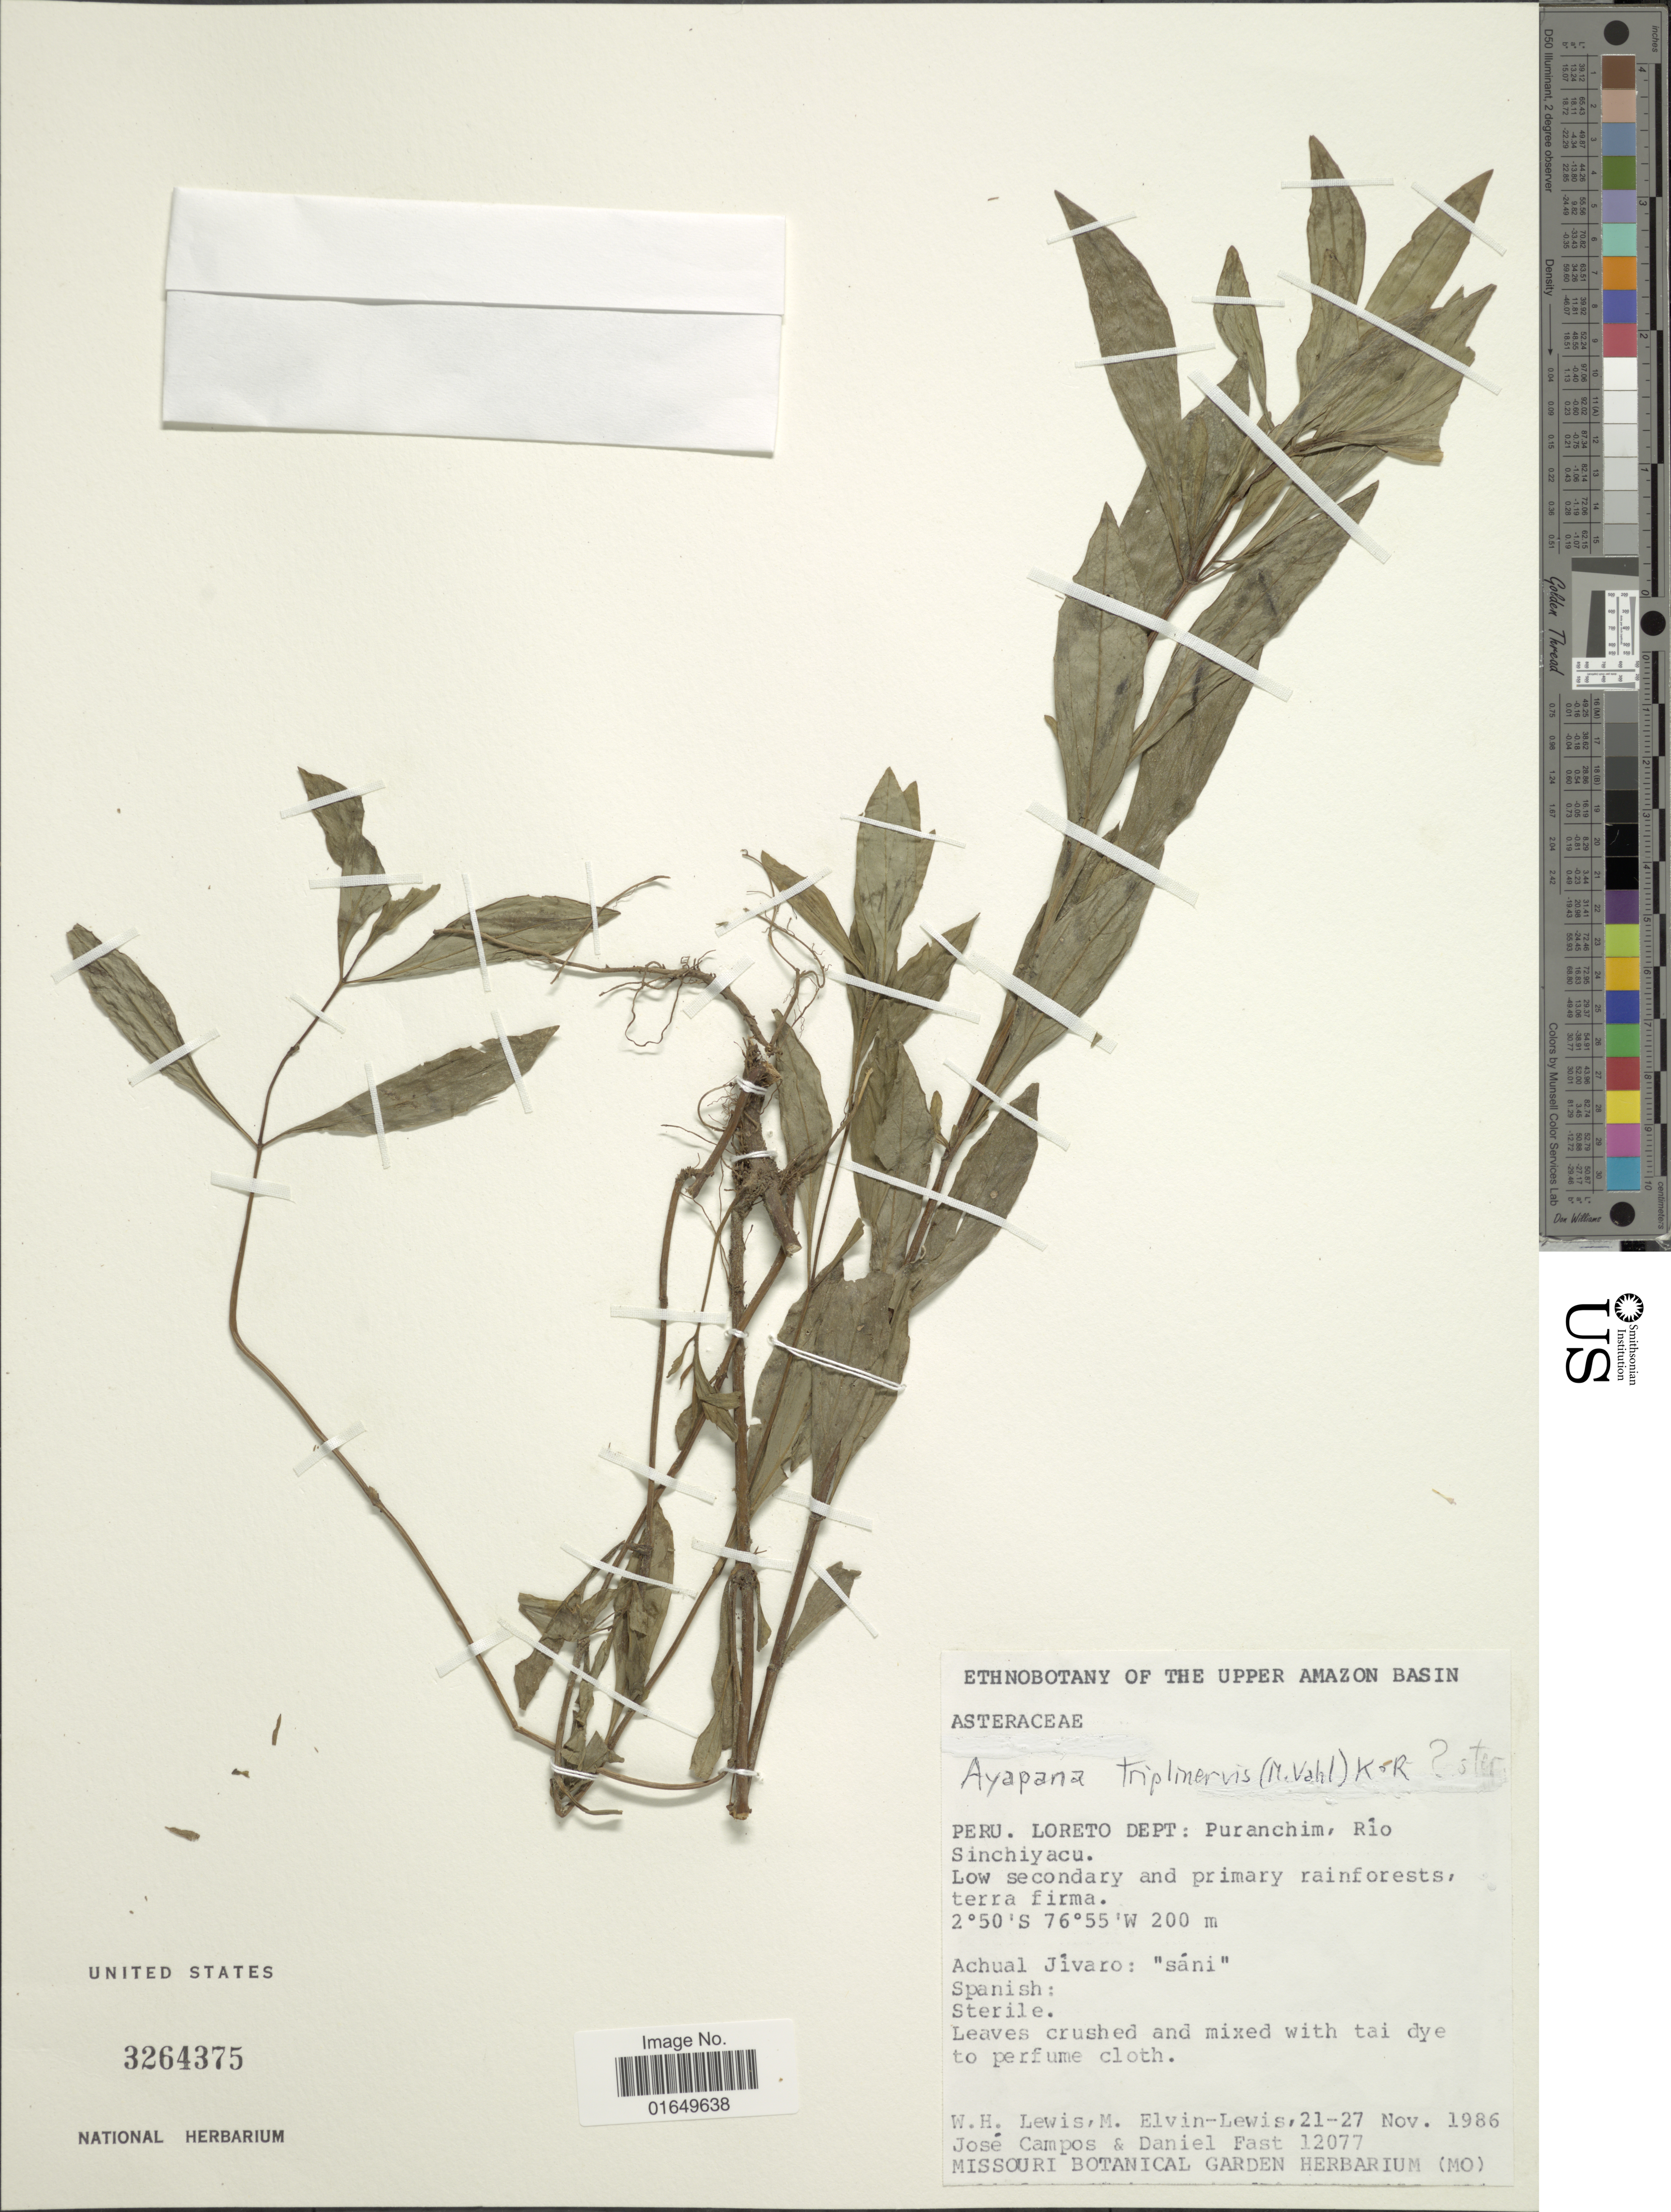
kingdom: Plantae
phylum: Tracheophyta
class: Magnoliopsida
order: Asterales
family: Asteraceae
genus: Ayapana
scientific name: Ayapana triplinervis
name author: (Vahl) R.M. King & H. Rob.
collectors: W. H. Lewis, M. Elvin-Lewis, J. Campos & D. Fast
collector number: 12077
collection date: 1986-11-21/1986-11-27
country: Peru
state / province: Loreto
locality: Puranchim, Rio Sinchiyacu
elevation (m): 200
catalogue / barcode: US 3264375